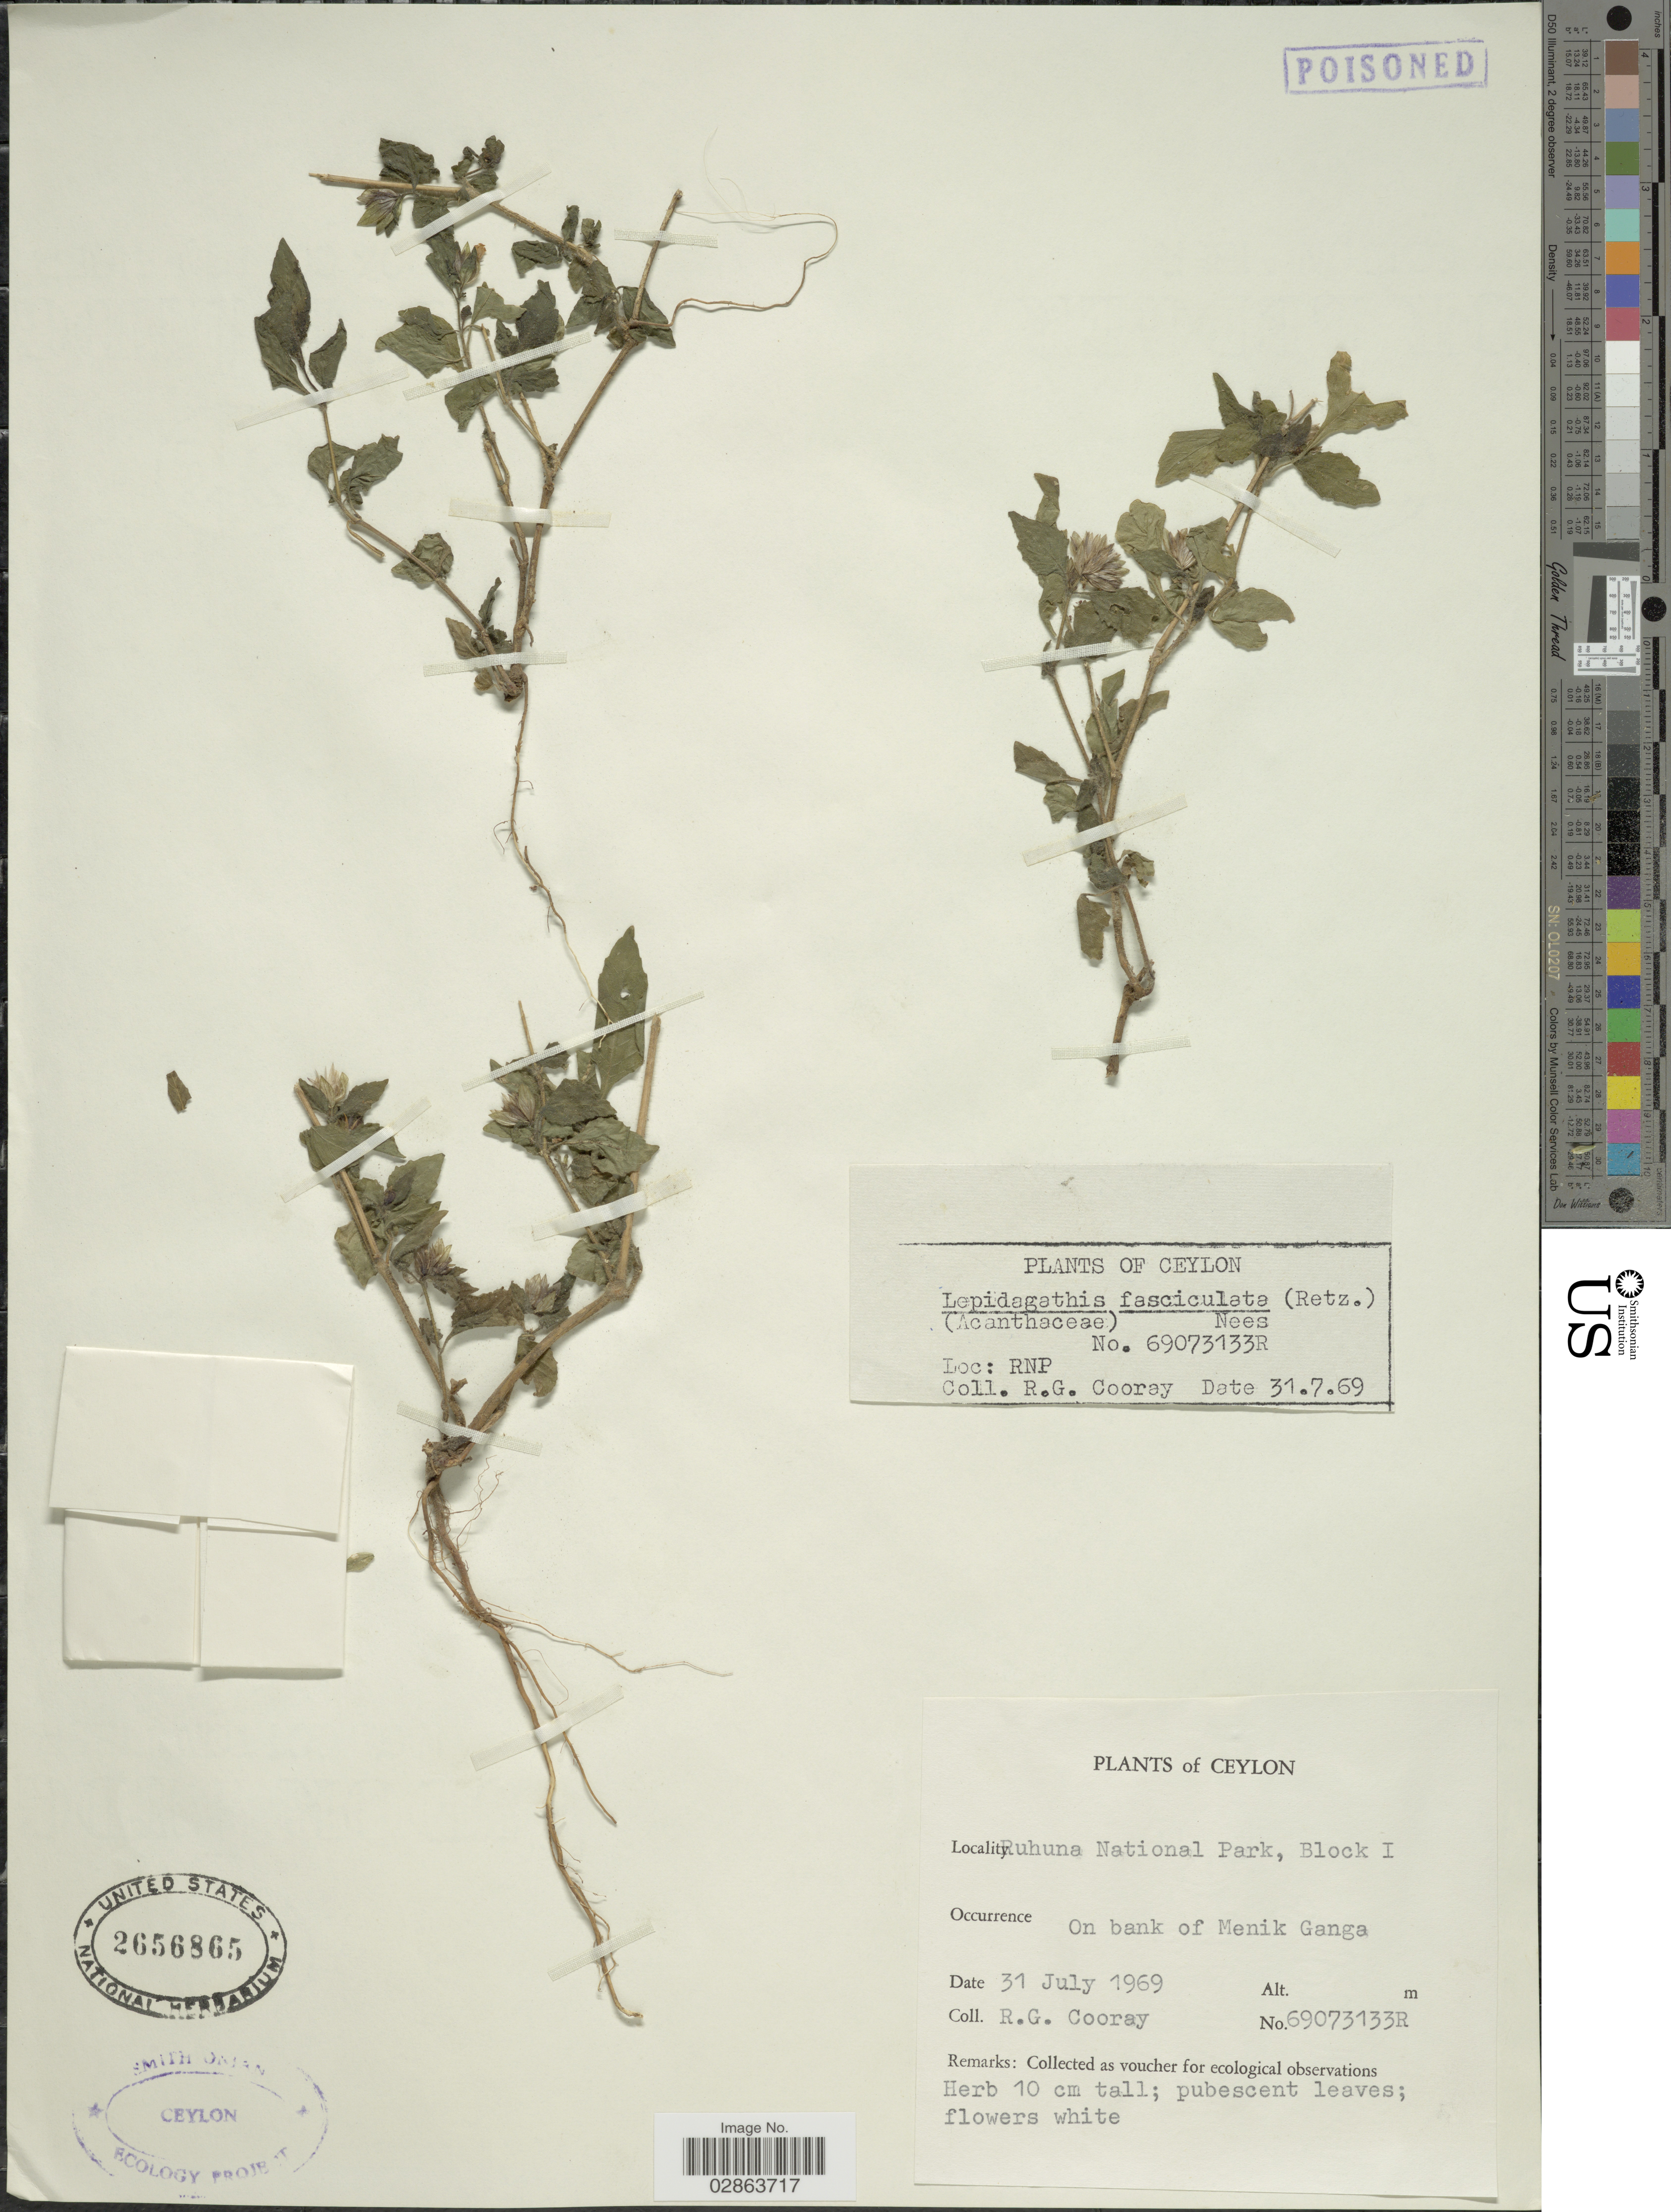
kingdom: Plantae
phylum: Tracheophyta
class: Magnoliopsida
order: Lamiales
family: Acanthaceae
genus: Lepidagathis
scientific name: Lepidagathis fasciculata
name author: (Retz.) Nees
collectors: R. Cooray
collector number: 69073133R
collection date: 1969-07-31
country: Sri Lanka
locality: Ceylon. Ruhuna National Park, Block I. On bank of Menik Ganga.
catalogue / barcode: US 2656865